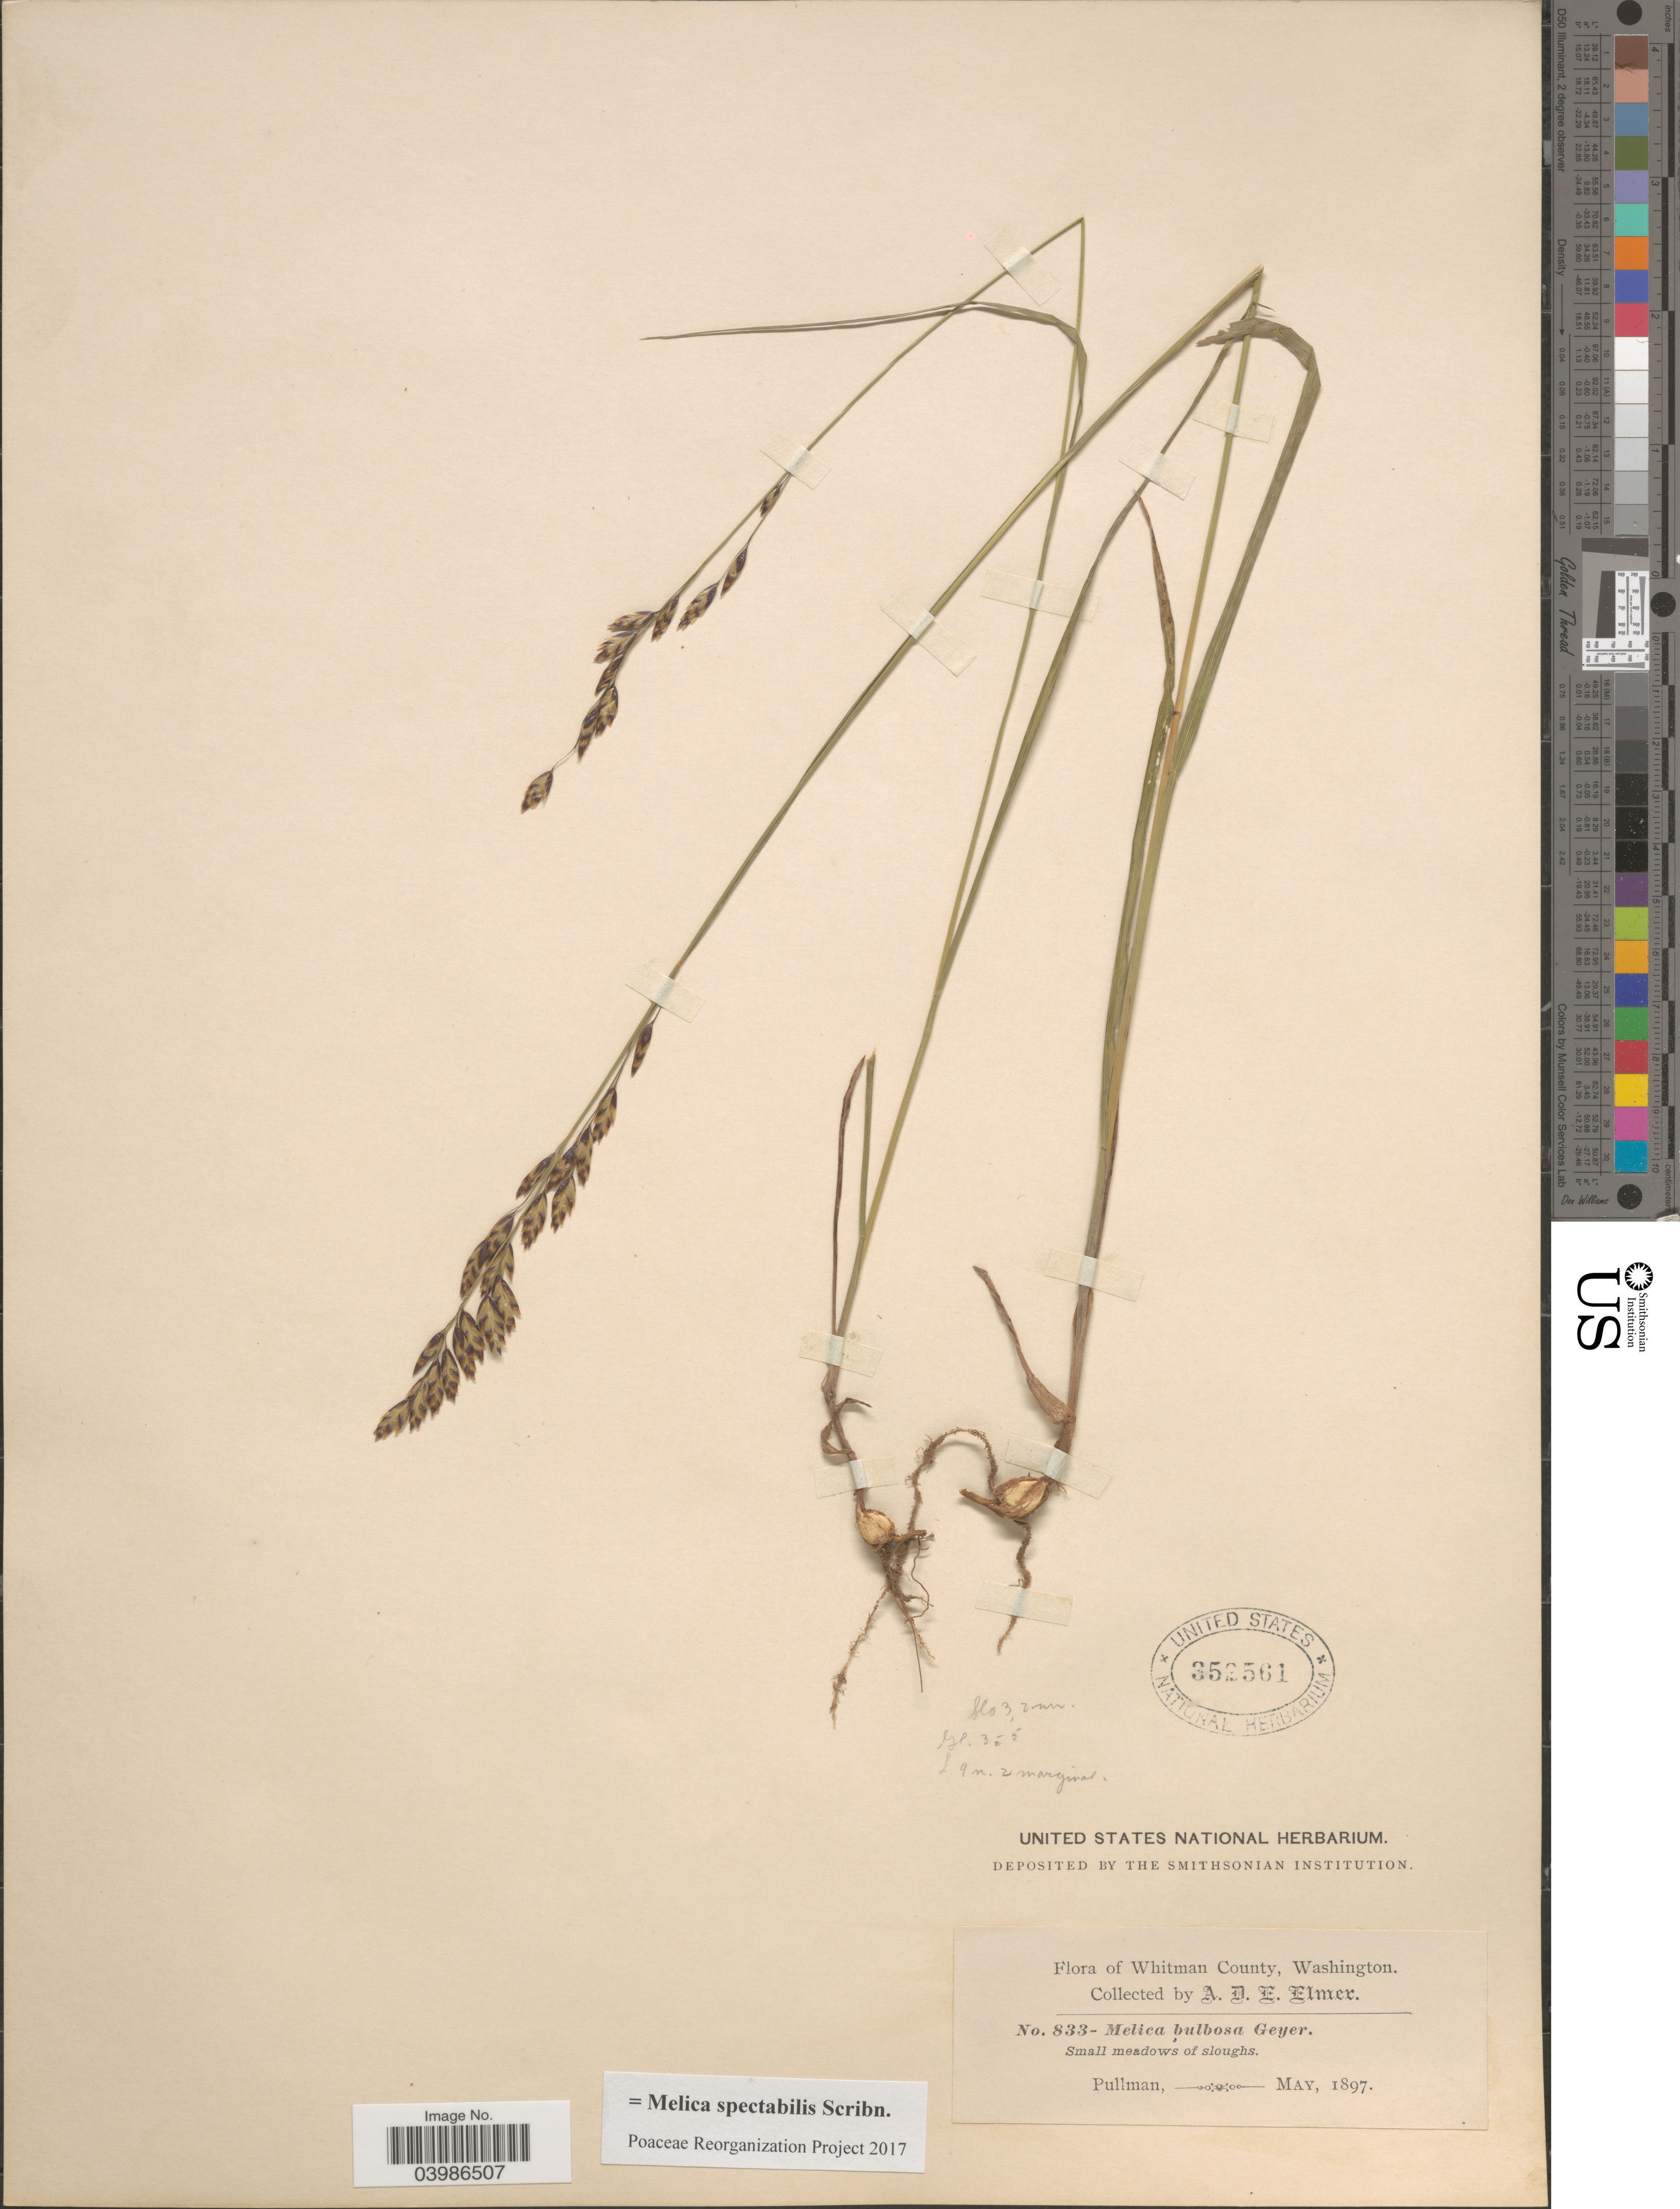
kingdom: Plantae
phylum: Tracheophyta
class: Liliopsida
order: Poales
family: Poaceae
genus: Melica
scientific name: Melica spectabilis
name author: Scribn.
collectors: A. D. E. Elmer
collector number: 833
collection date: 1897-05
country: United States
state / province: Washington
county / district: Whitman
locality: Whitman County. Pullman.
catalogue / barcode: US 352561